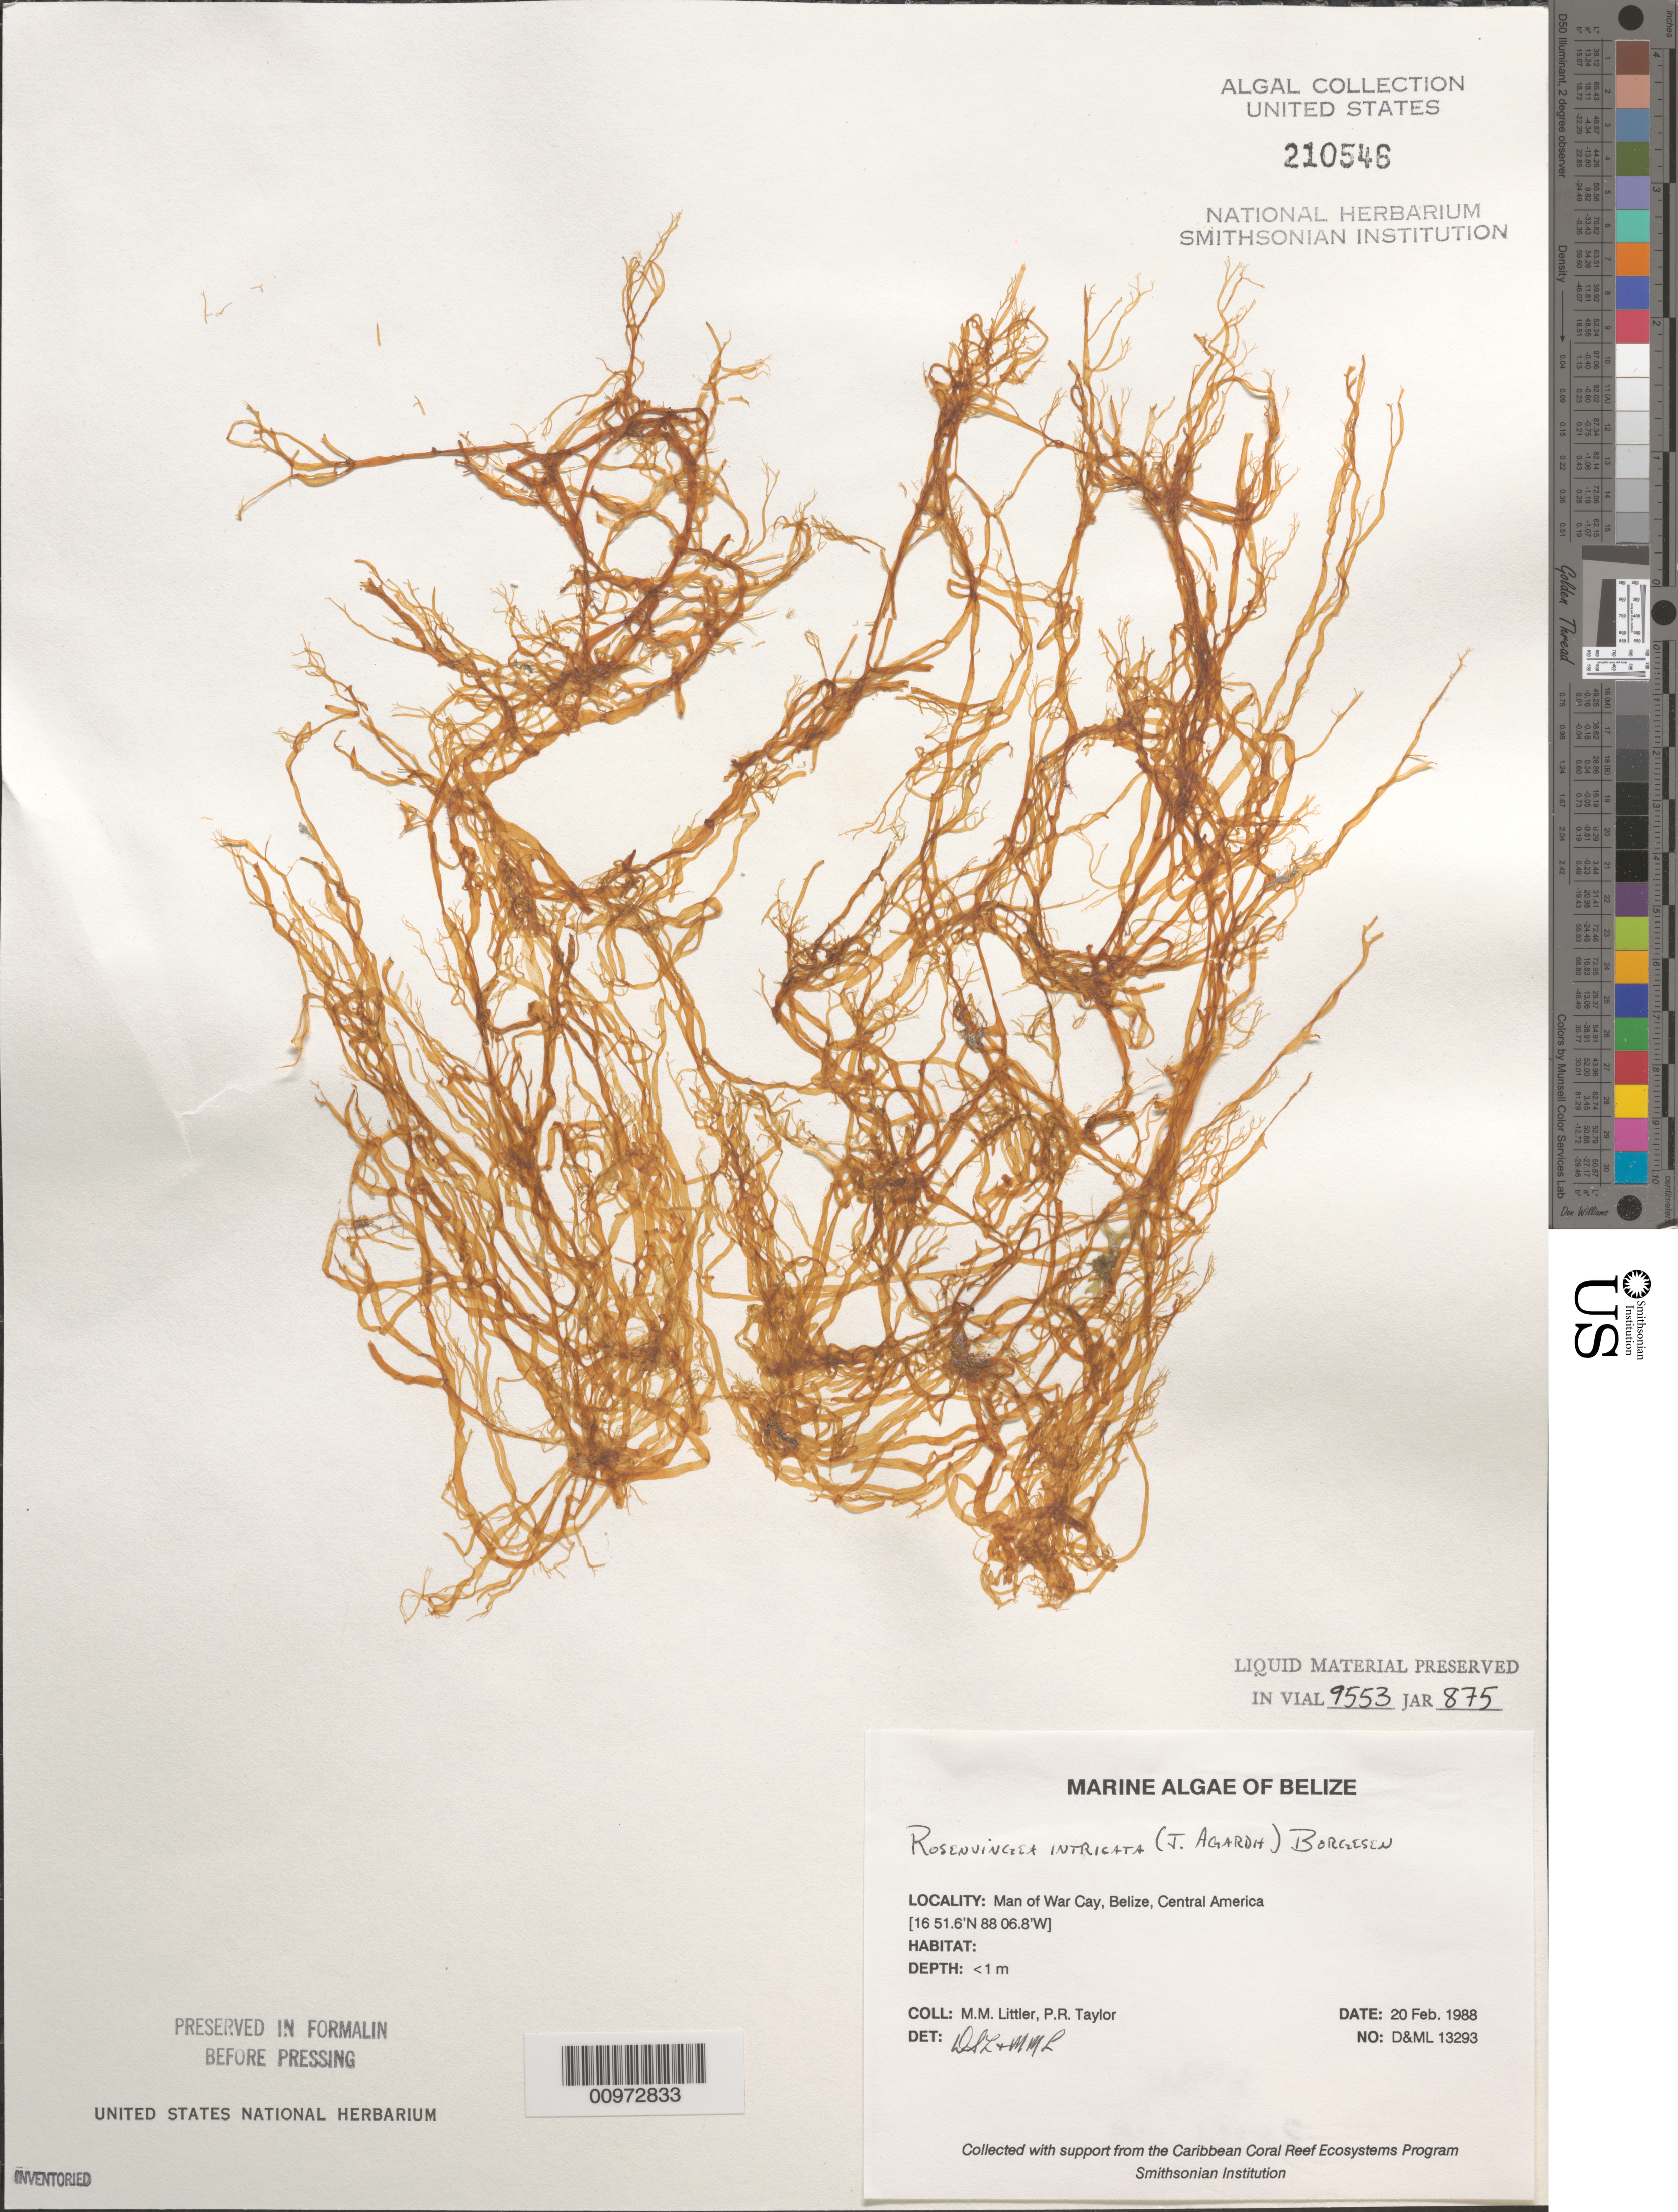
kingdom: Chromista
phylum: Ochrophyta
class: Phaeophyceae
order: Scytosiphonales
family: Scytosiphonaceae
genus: Rosenvingea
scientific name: Rosenvingea endiviifolia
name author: (Martius) M.J. Wynne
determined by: Algae name updating Project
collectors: M. M. Littler & P. R. Taylor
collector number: D&ML 13293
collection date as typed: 20 Feb 1988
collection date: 1988-02-20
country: Belize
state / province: Stann Creek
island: Man of War Cay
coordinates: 16 51.6'N, 88 06.8'W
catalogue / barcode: US 210546